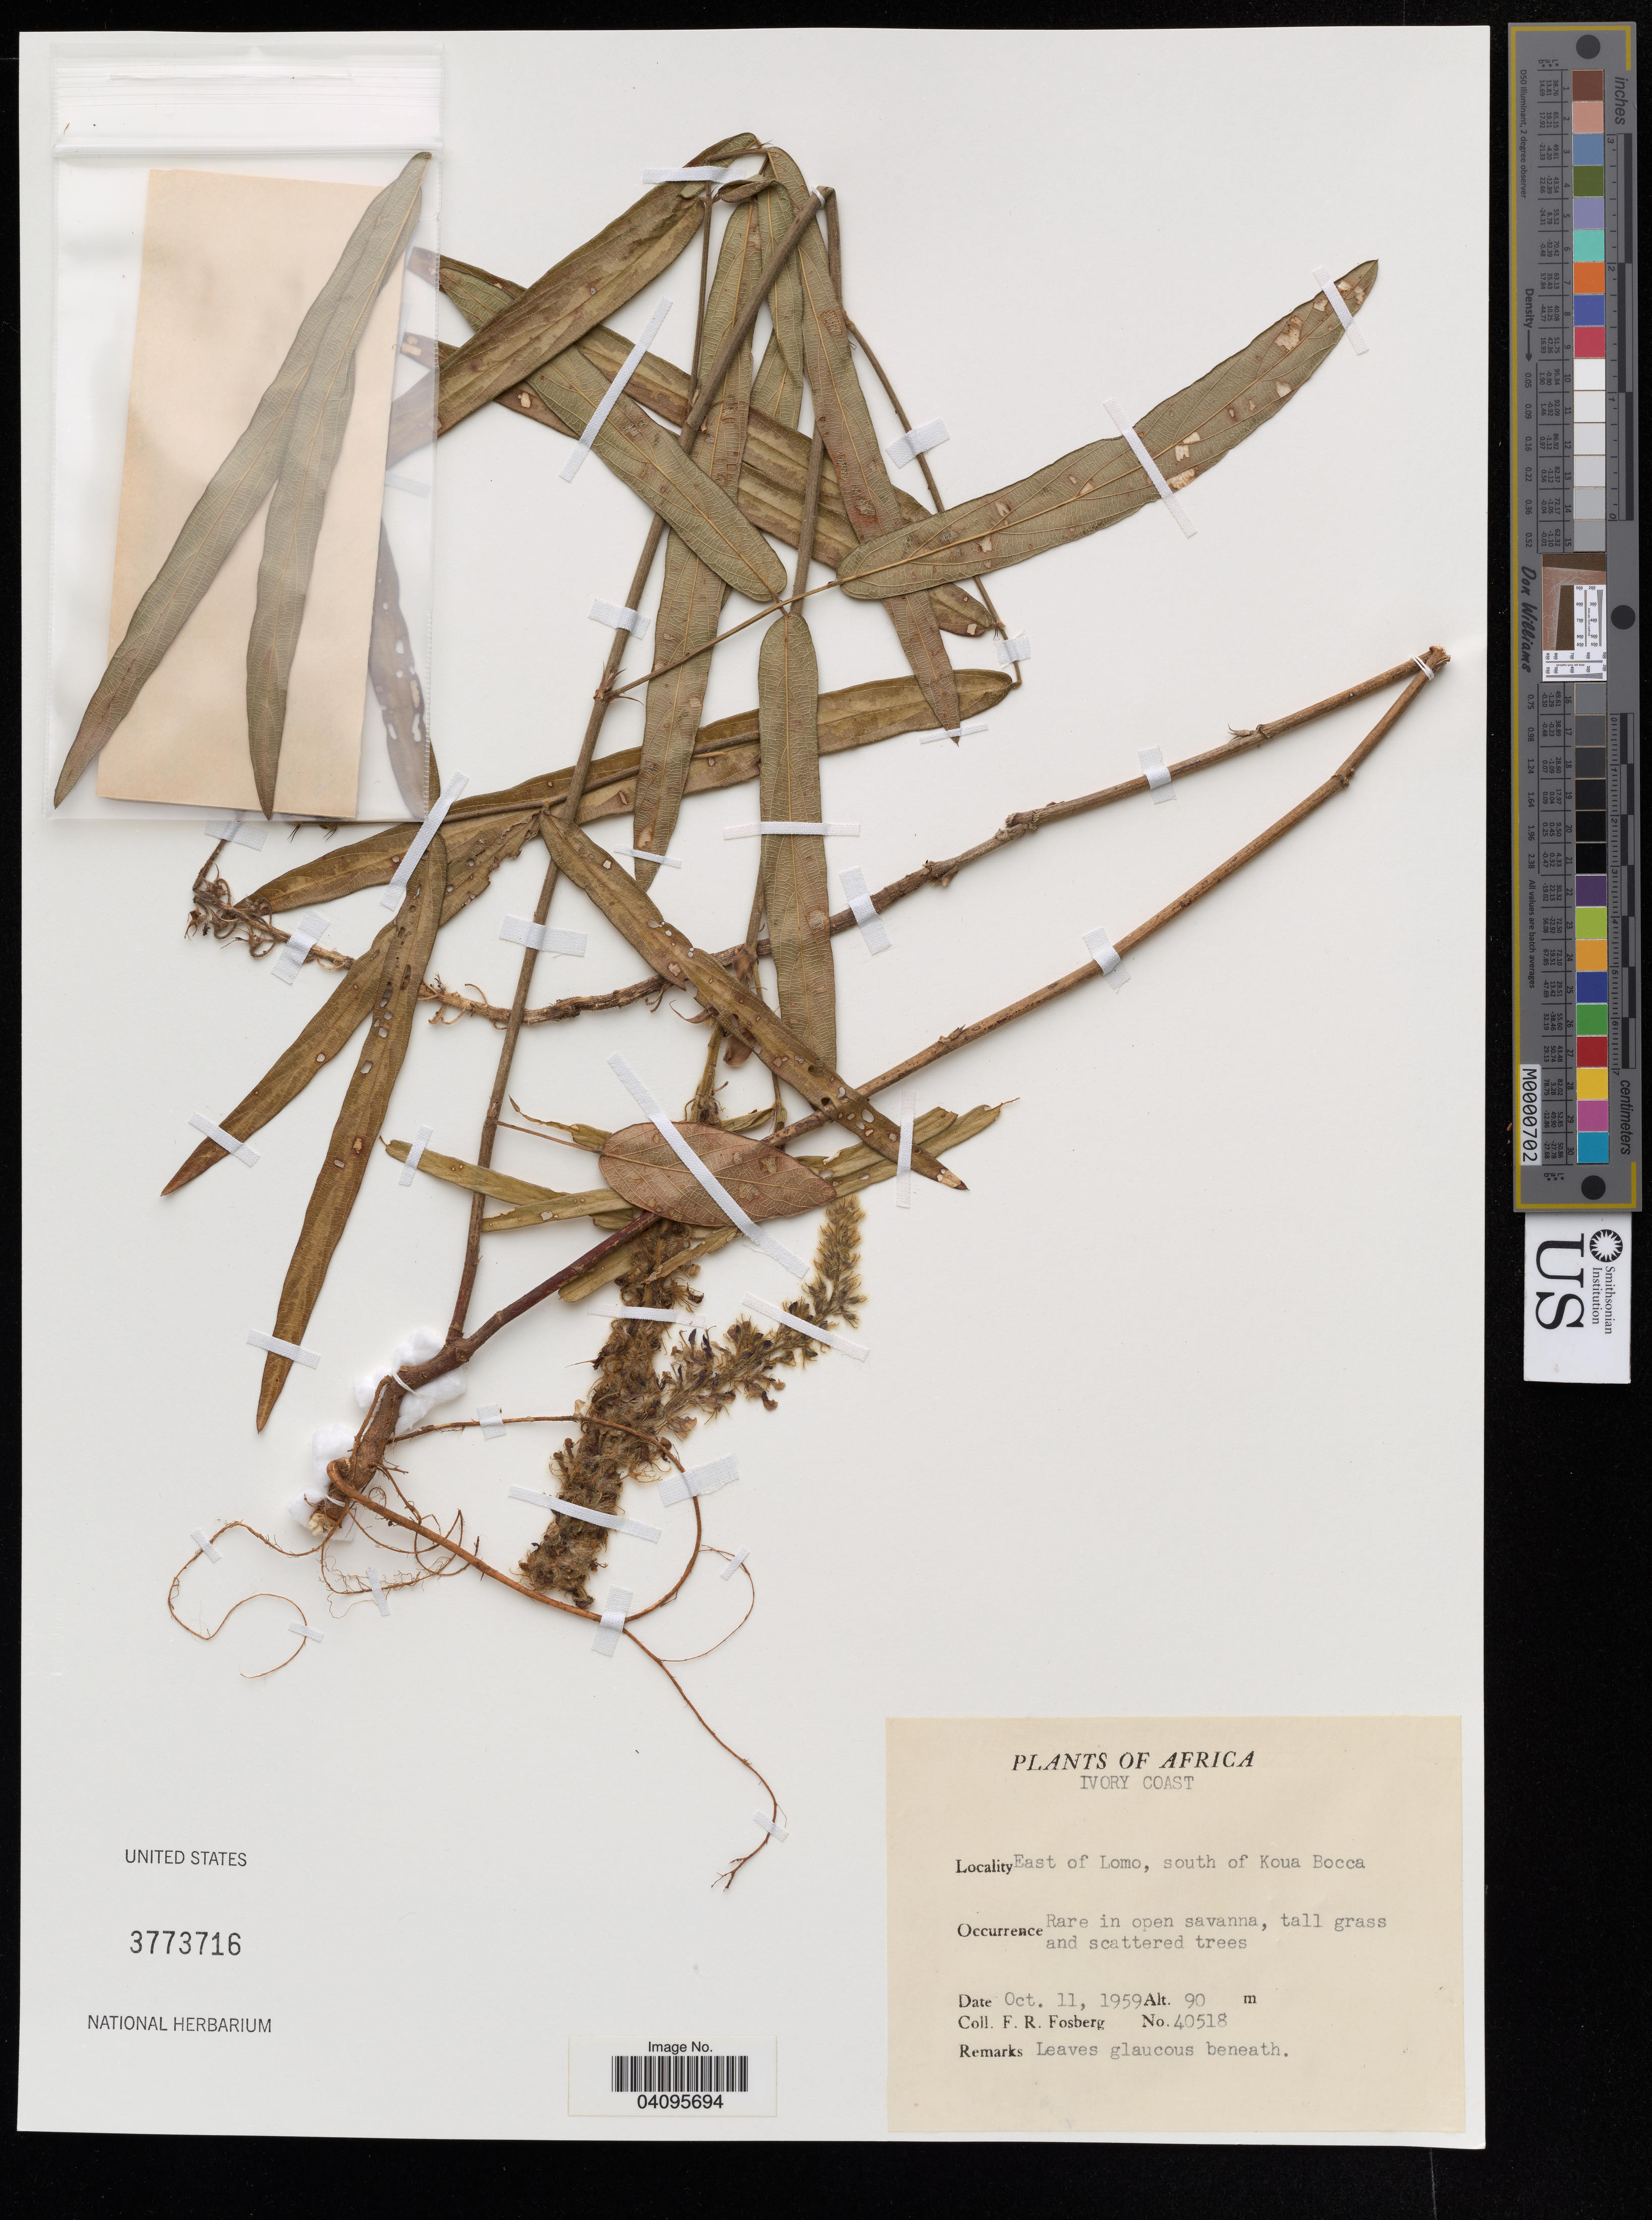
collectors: F. R. Fosberg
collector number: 40518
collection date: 1959-10-11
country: Ivory Coast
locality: East of Lomo, south of Koua Bocca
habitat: Open savannah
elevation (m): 90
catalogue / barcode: US 3773716